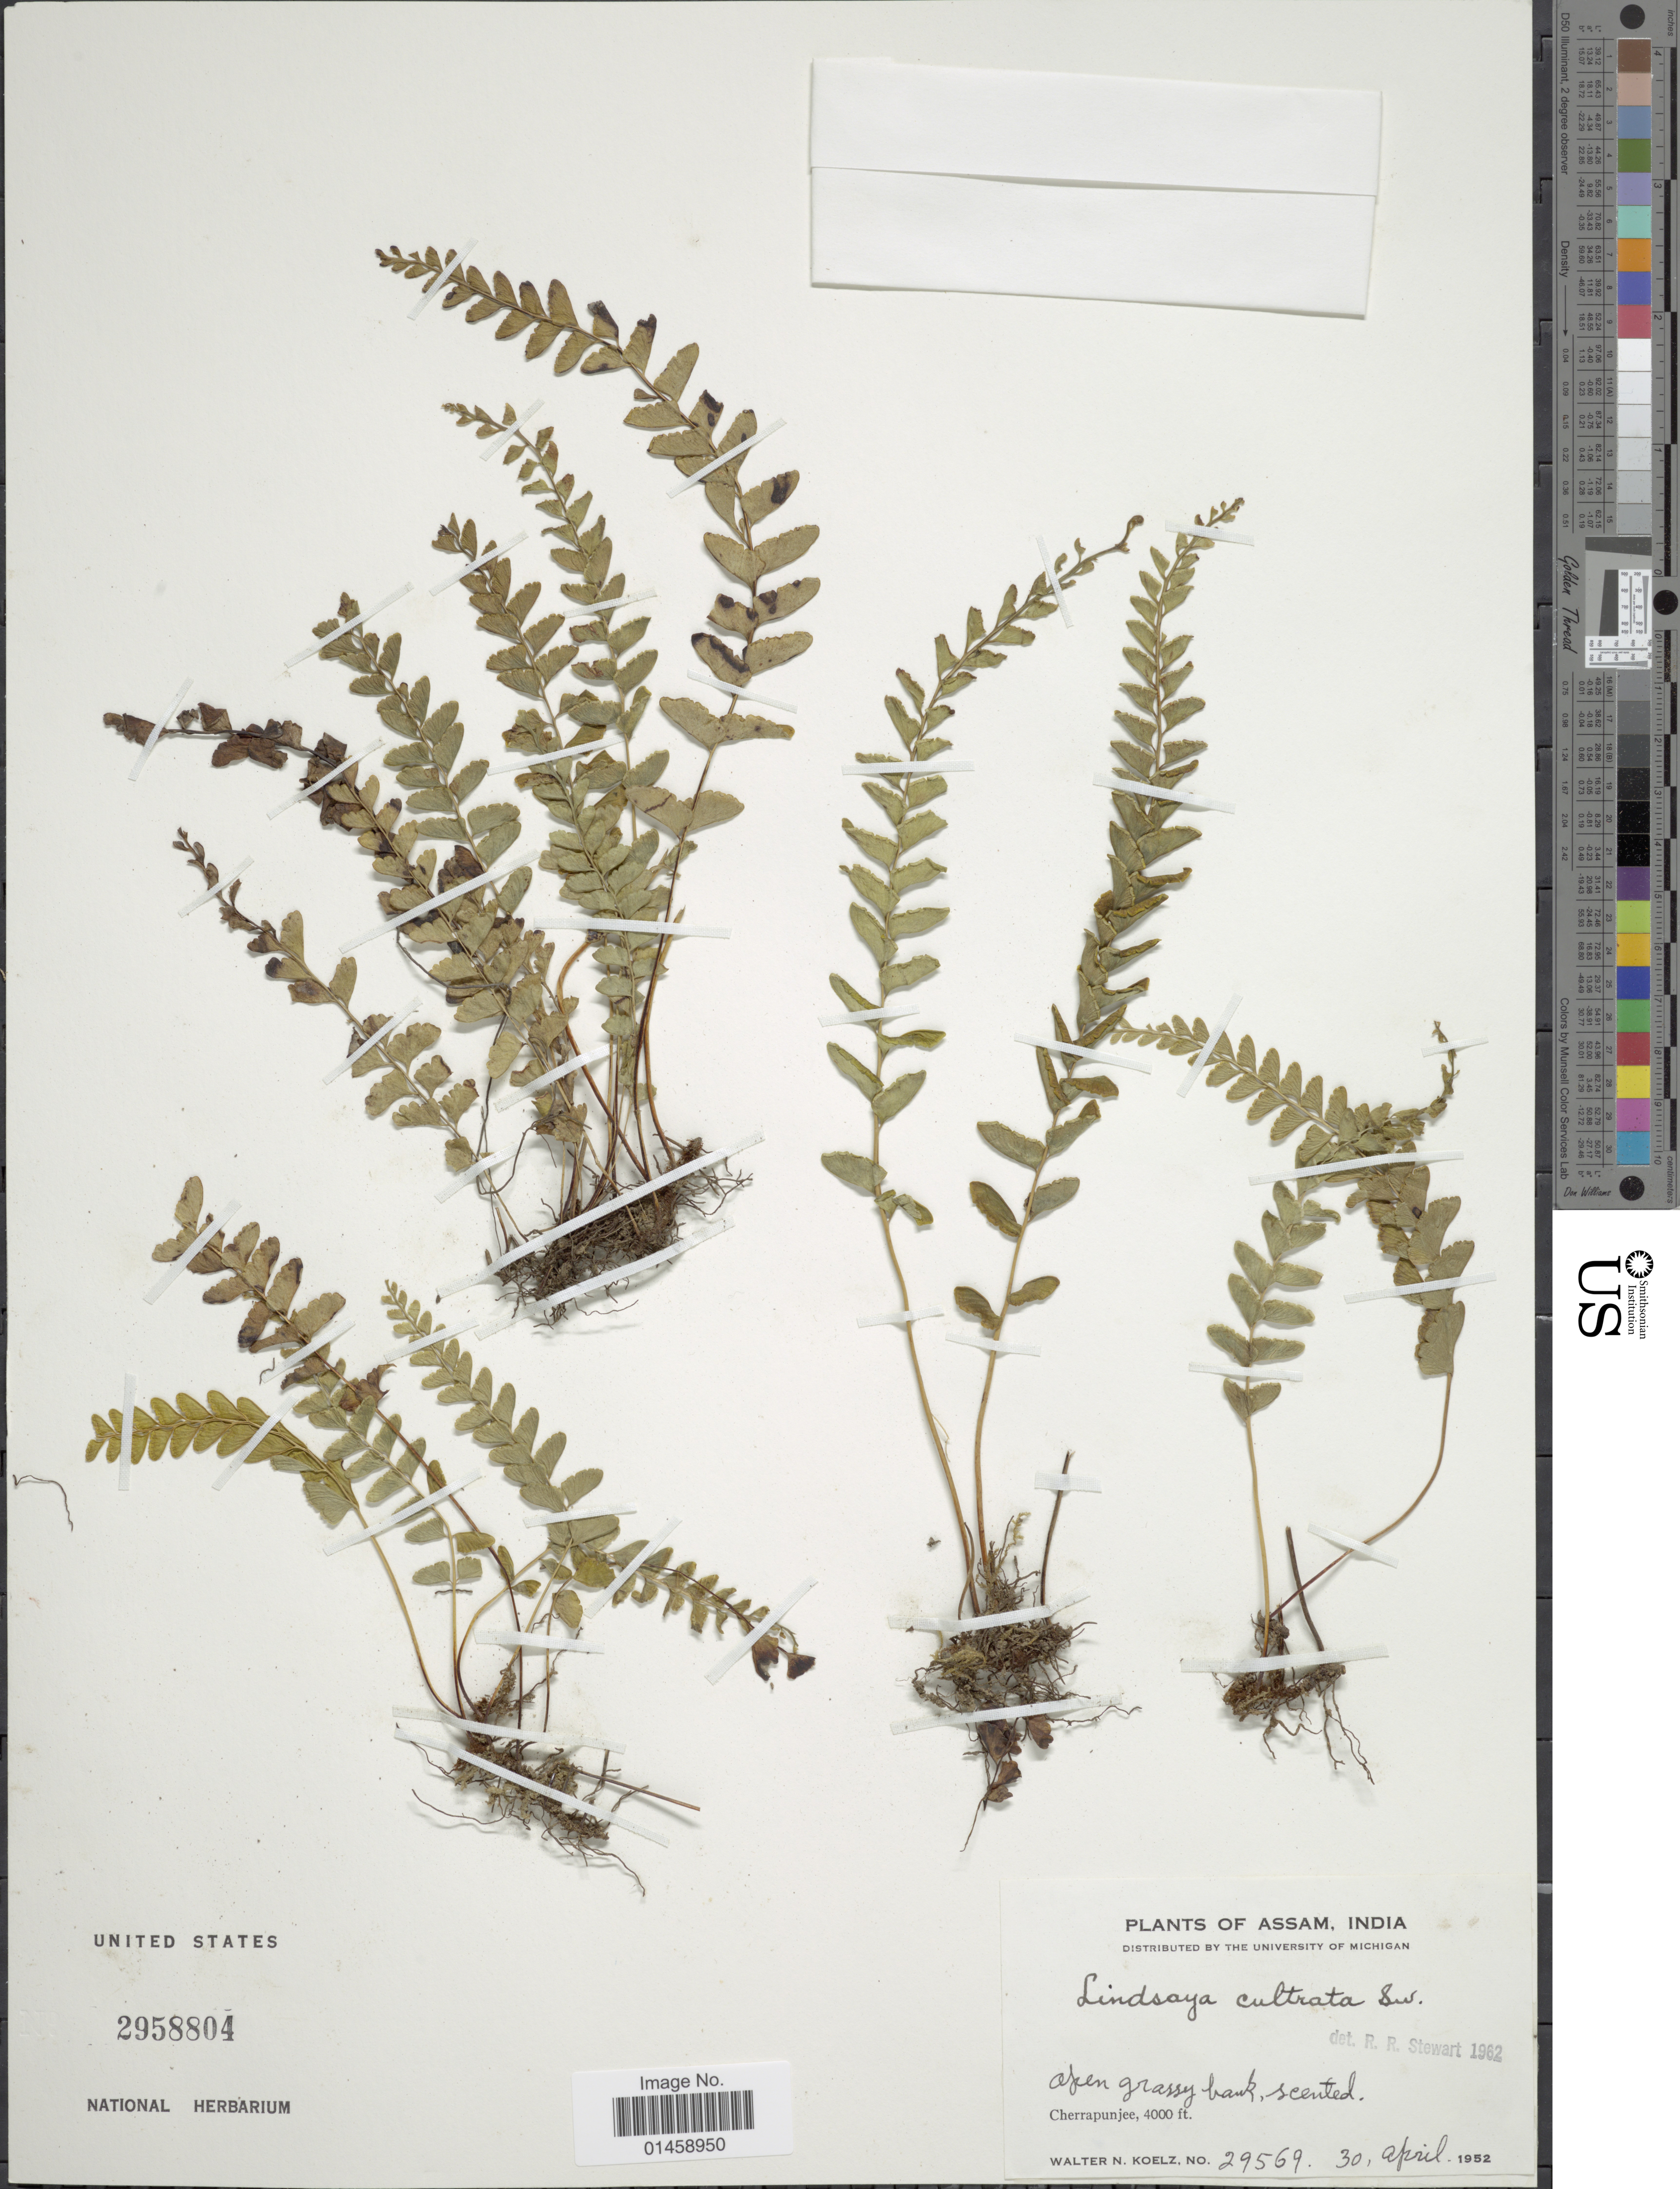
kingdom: Plantae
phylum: Tracheophyta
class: Polypodiopsida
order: Polypodiales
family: Lindsaeaceae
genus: Lindsaea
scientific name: Lindsaea cultrata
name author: (Willd.) Sw.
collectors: W. N. Koelz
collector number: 29569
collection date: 1952-04-30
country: India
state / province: Assam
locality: Cherrapunjee.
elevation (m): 1219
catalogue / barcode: US 2958804